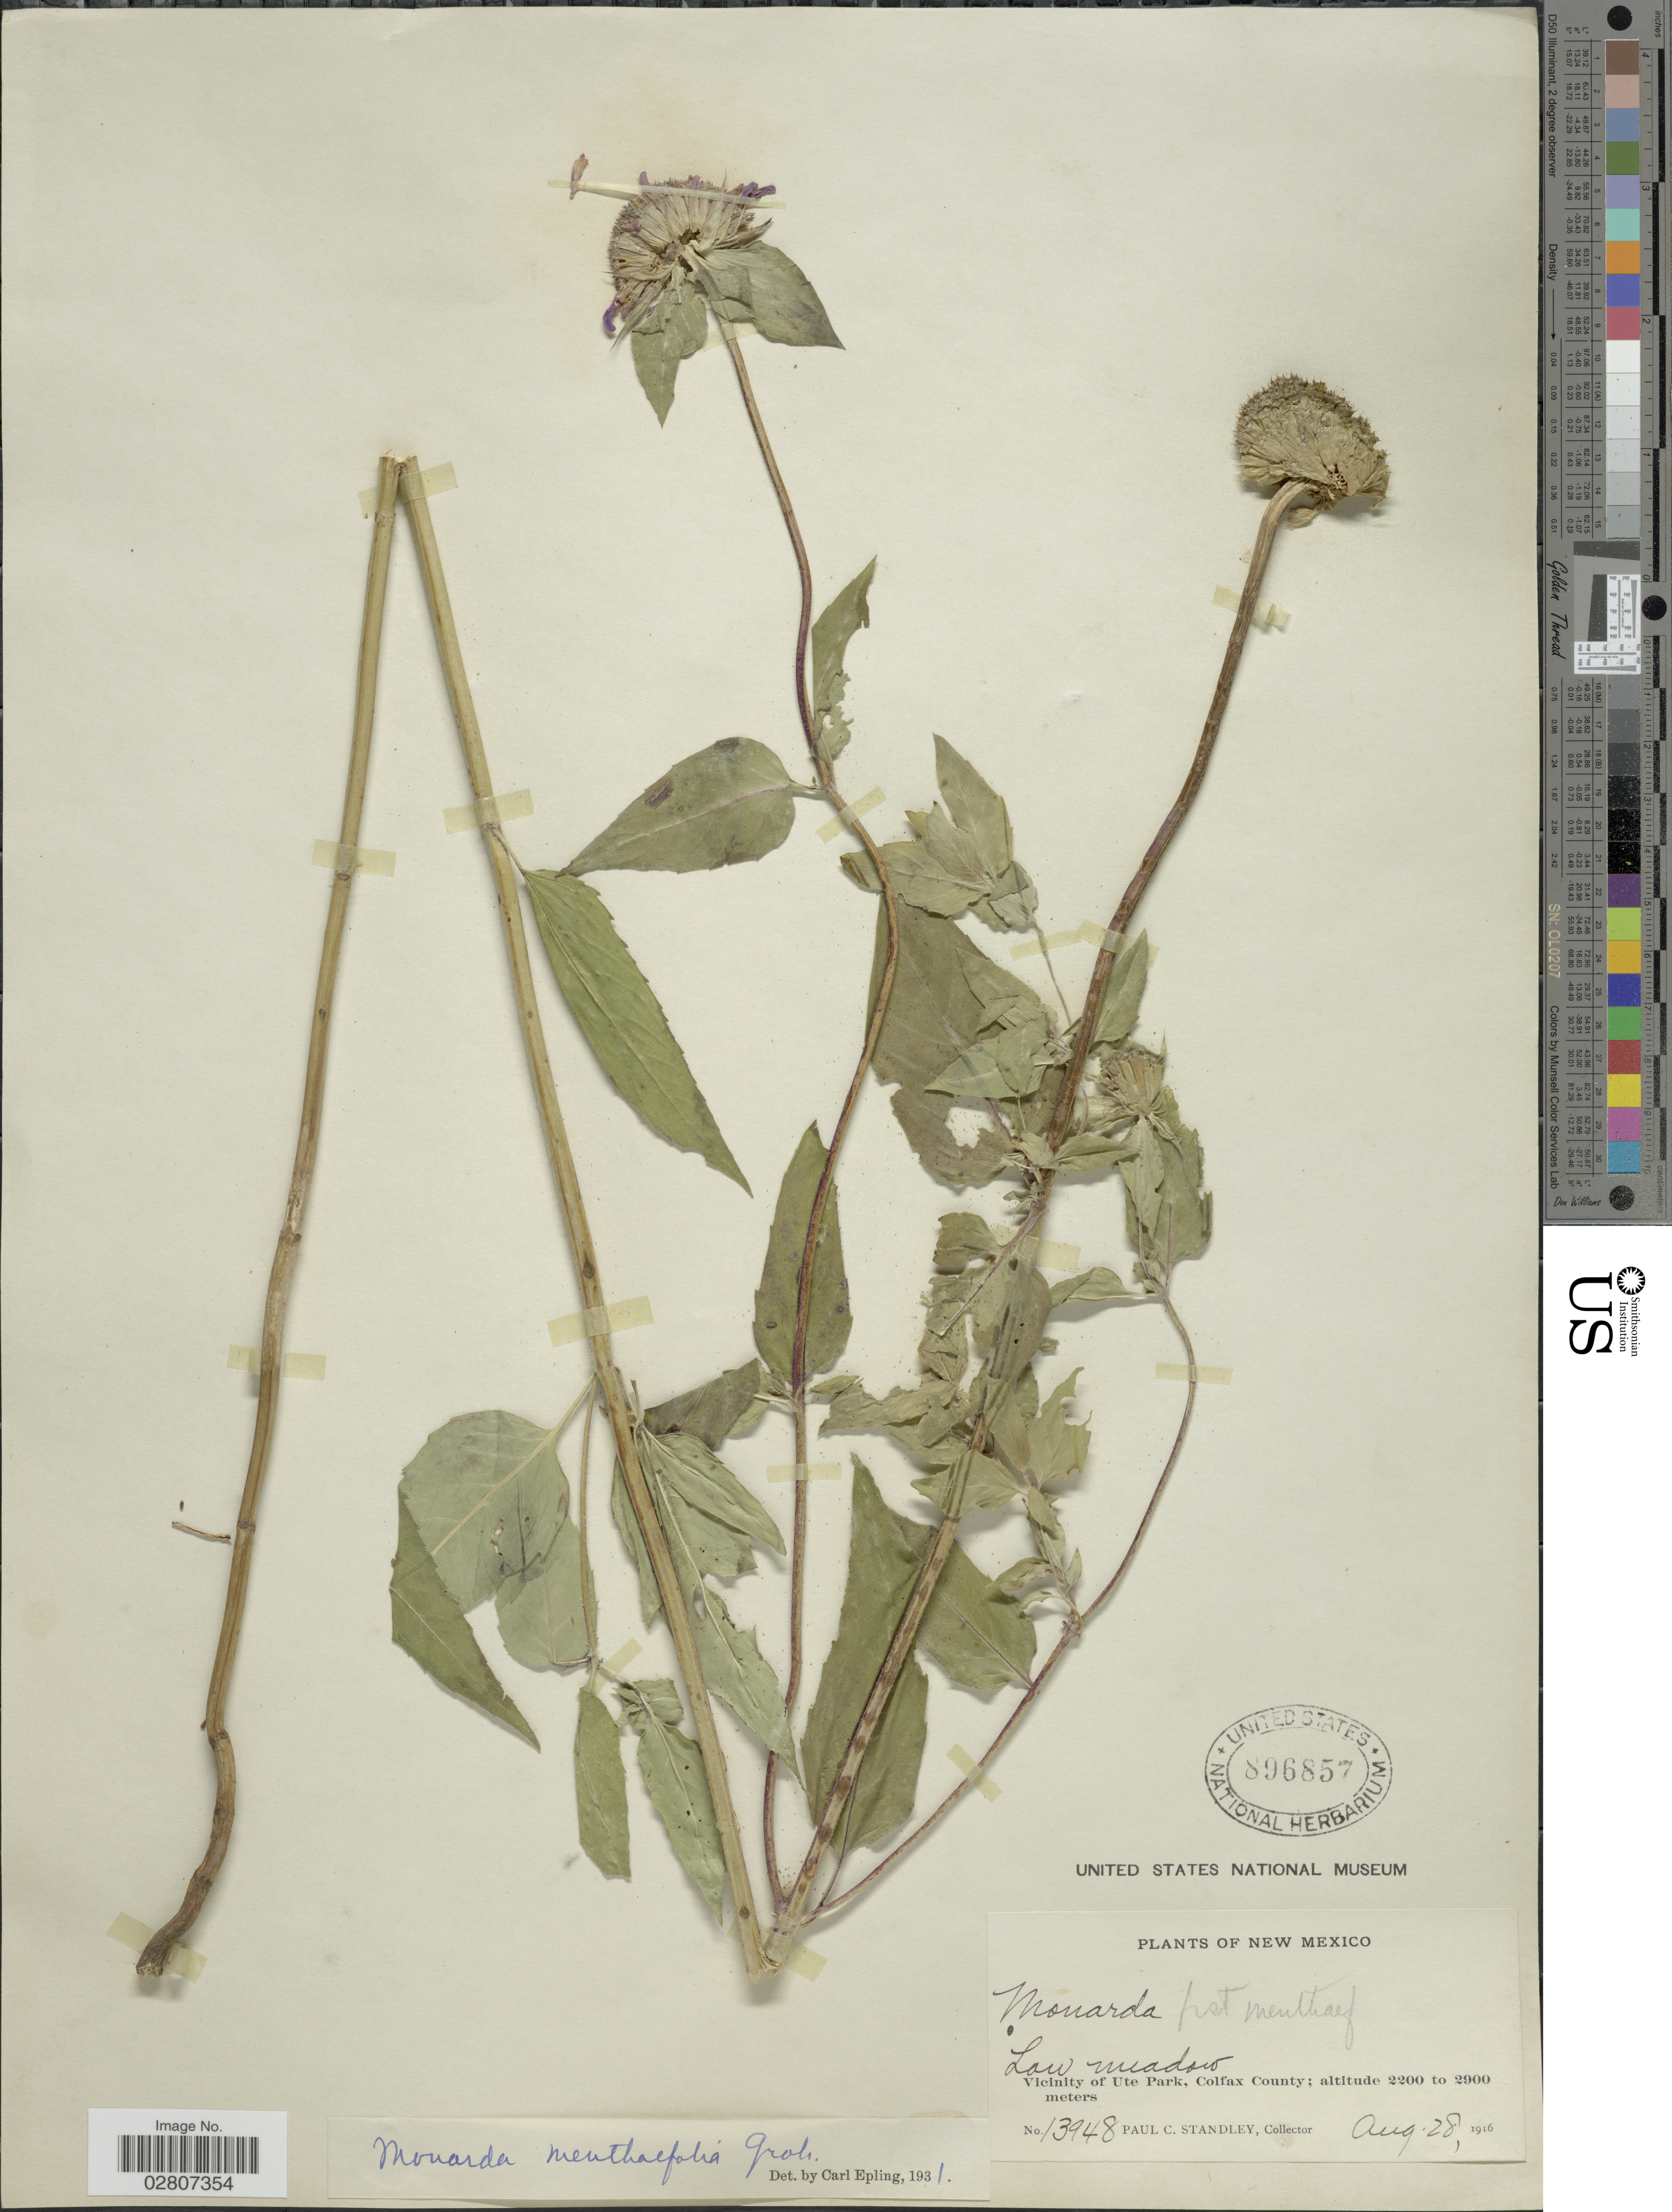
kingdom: Plantae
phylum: Tracheophyta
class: Magnoliopsida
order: Lamiales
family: Lamiaceae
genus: Monarda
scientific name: Monarda fistulosa var. mollis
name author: (L.) L.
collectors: P. C. Standley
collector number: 13948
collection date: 1916-08-28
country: United States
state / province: New Mexico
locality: Low meadow. Vicinity of Ute Park, Colfax County.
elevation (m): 2200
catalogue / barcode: US 896857